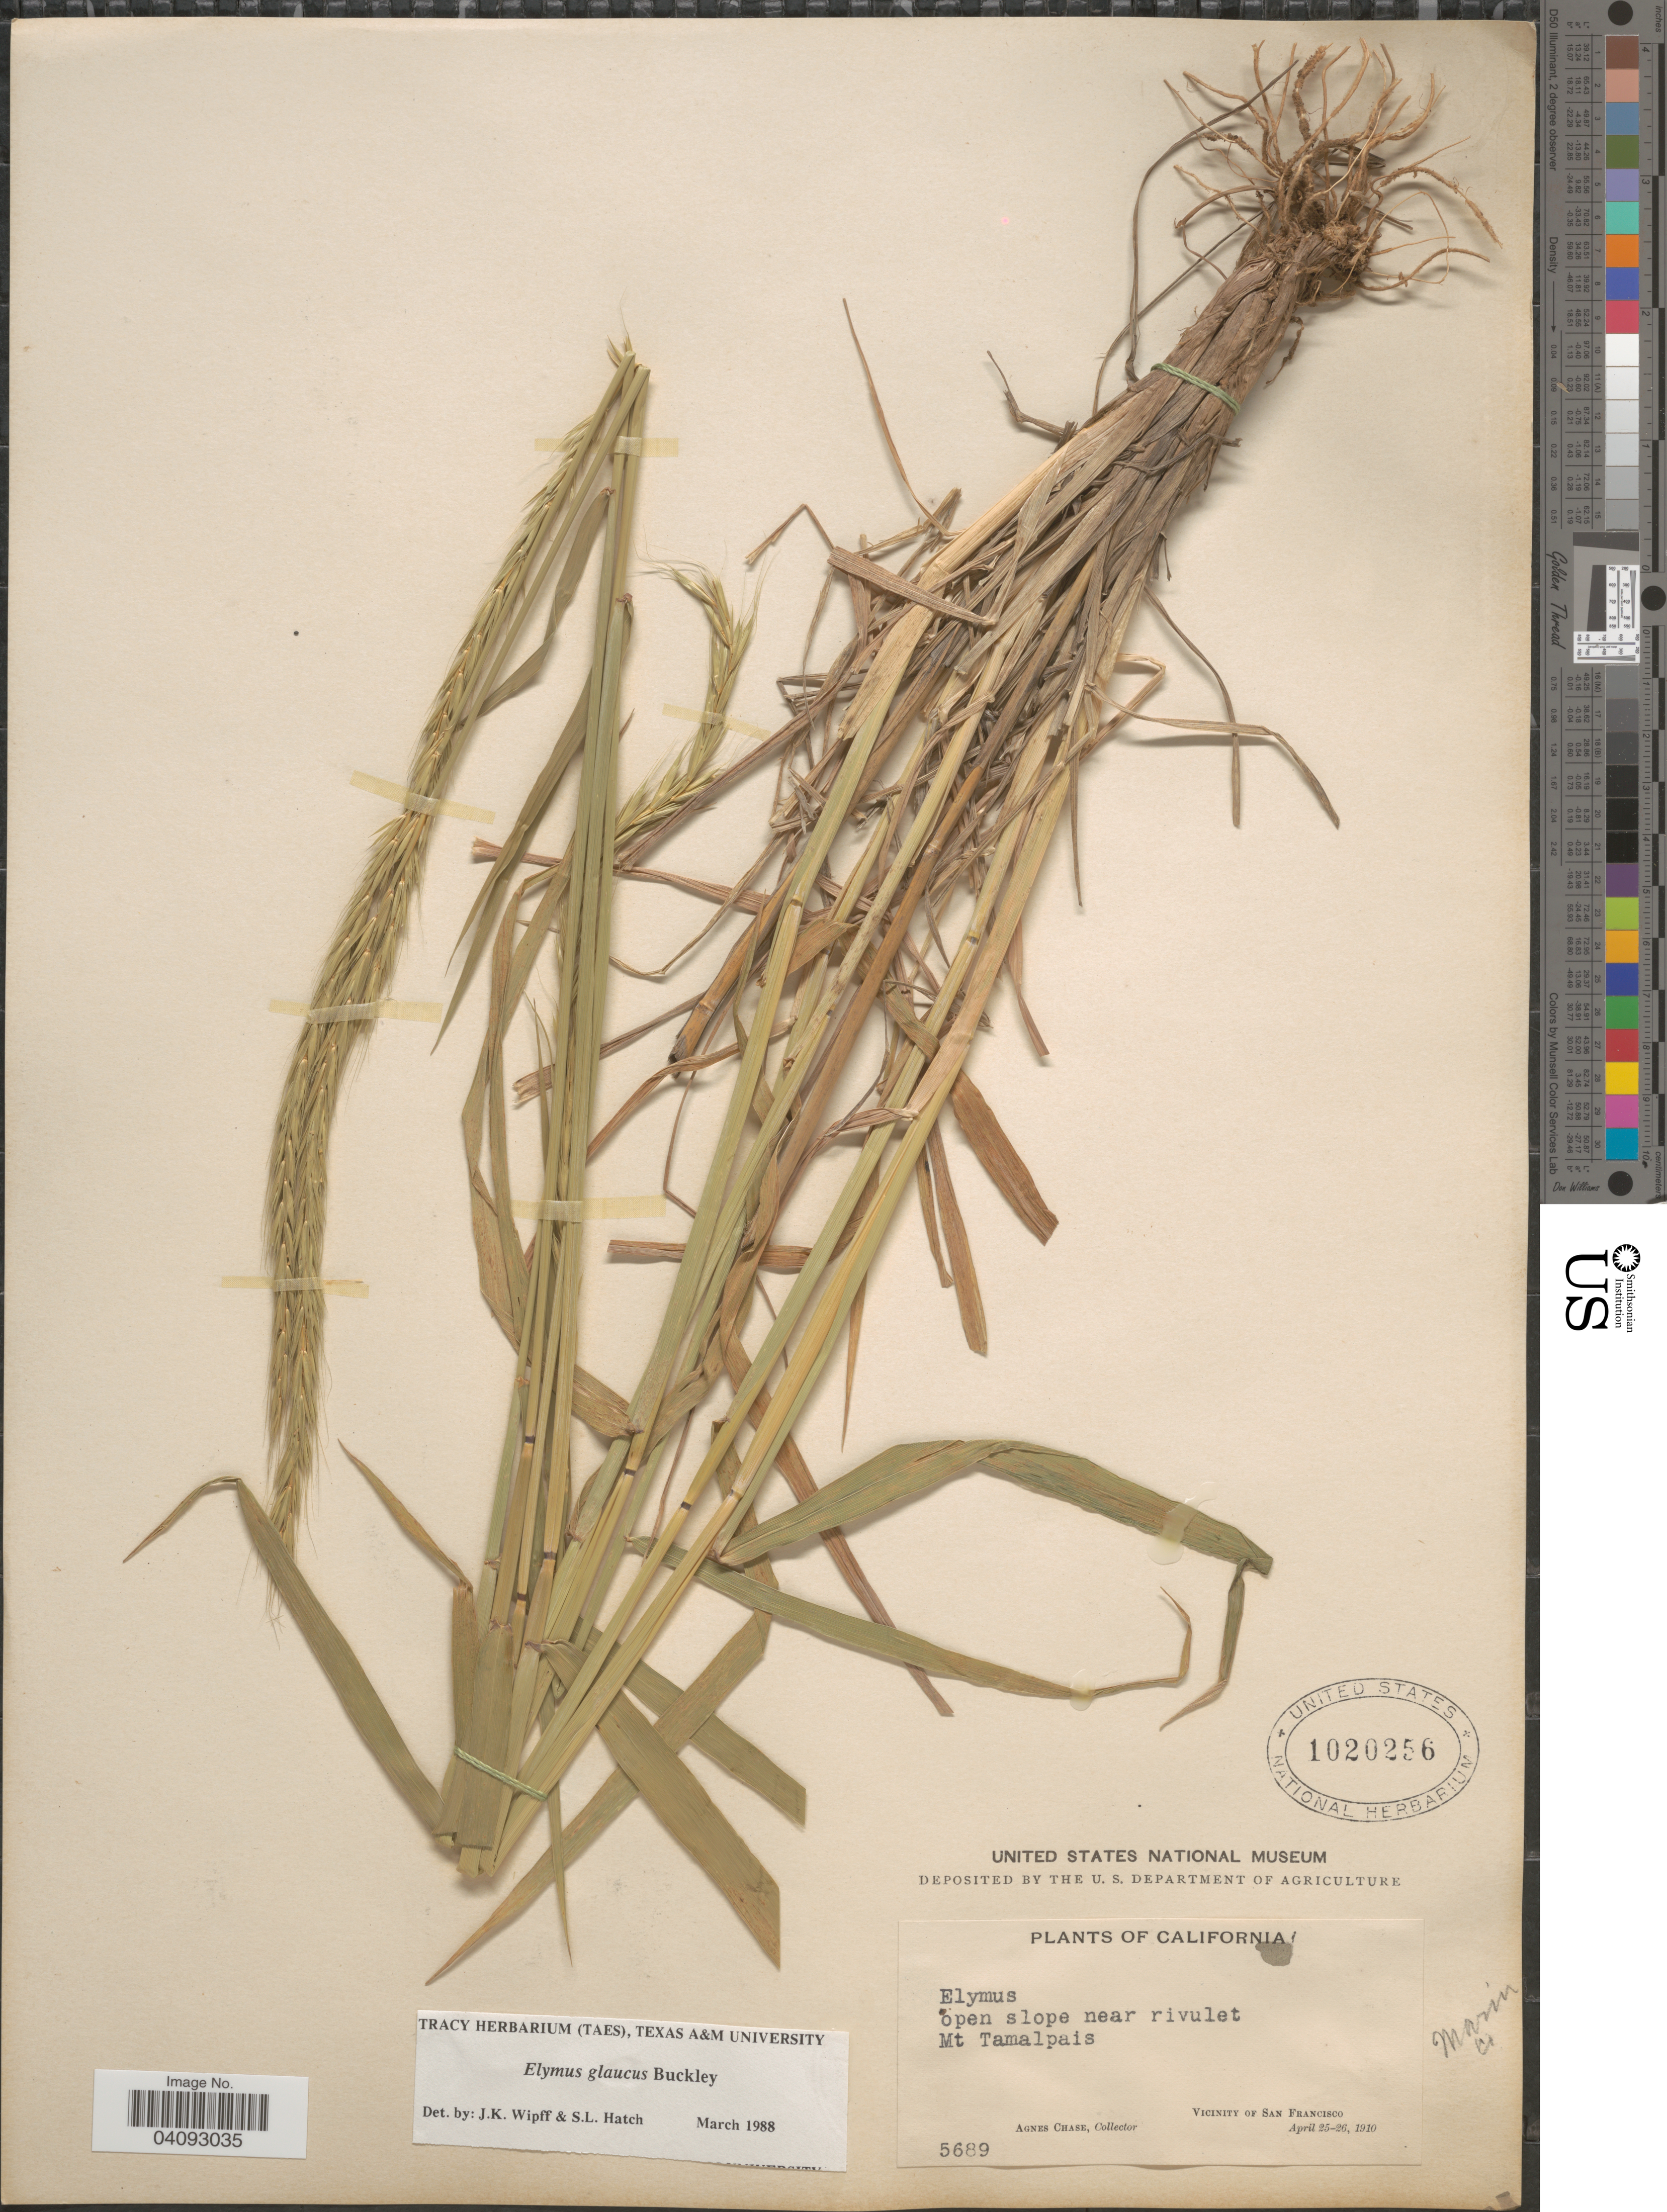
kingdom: Plantae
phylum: Tracheophyta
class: Liliopsida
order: Poales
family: Poaceae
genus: Elymus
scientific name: Elymus glaucus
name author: Buckley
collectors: A. Chase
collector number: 5689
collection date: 1910-04-25/1910-04-26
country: United States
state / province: California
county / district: San Francisco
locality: Open slope near rivulet Mt Tamalpais. Vicinity of San Francisco. Marin Co.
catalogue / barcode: US 1020256